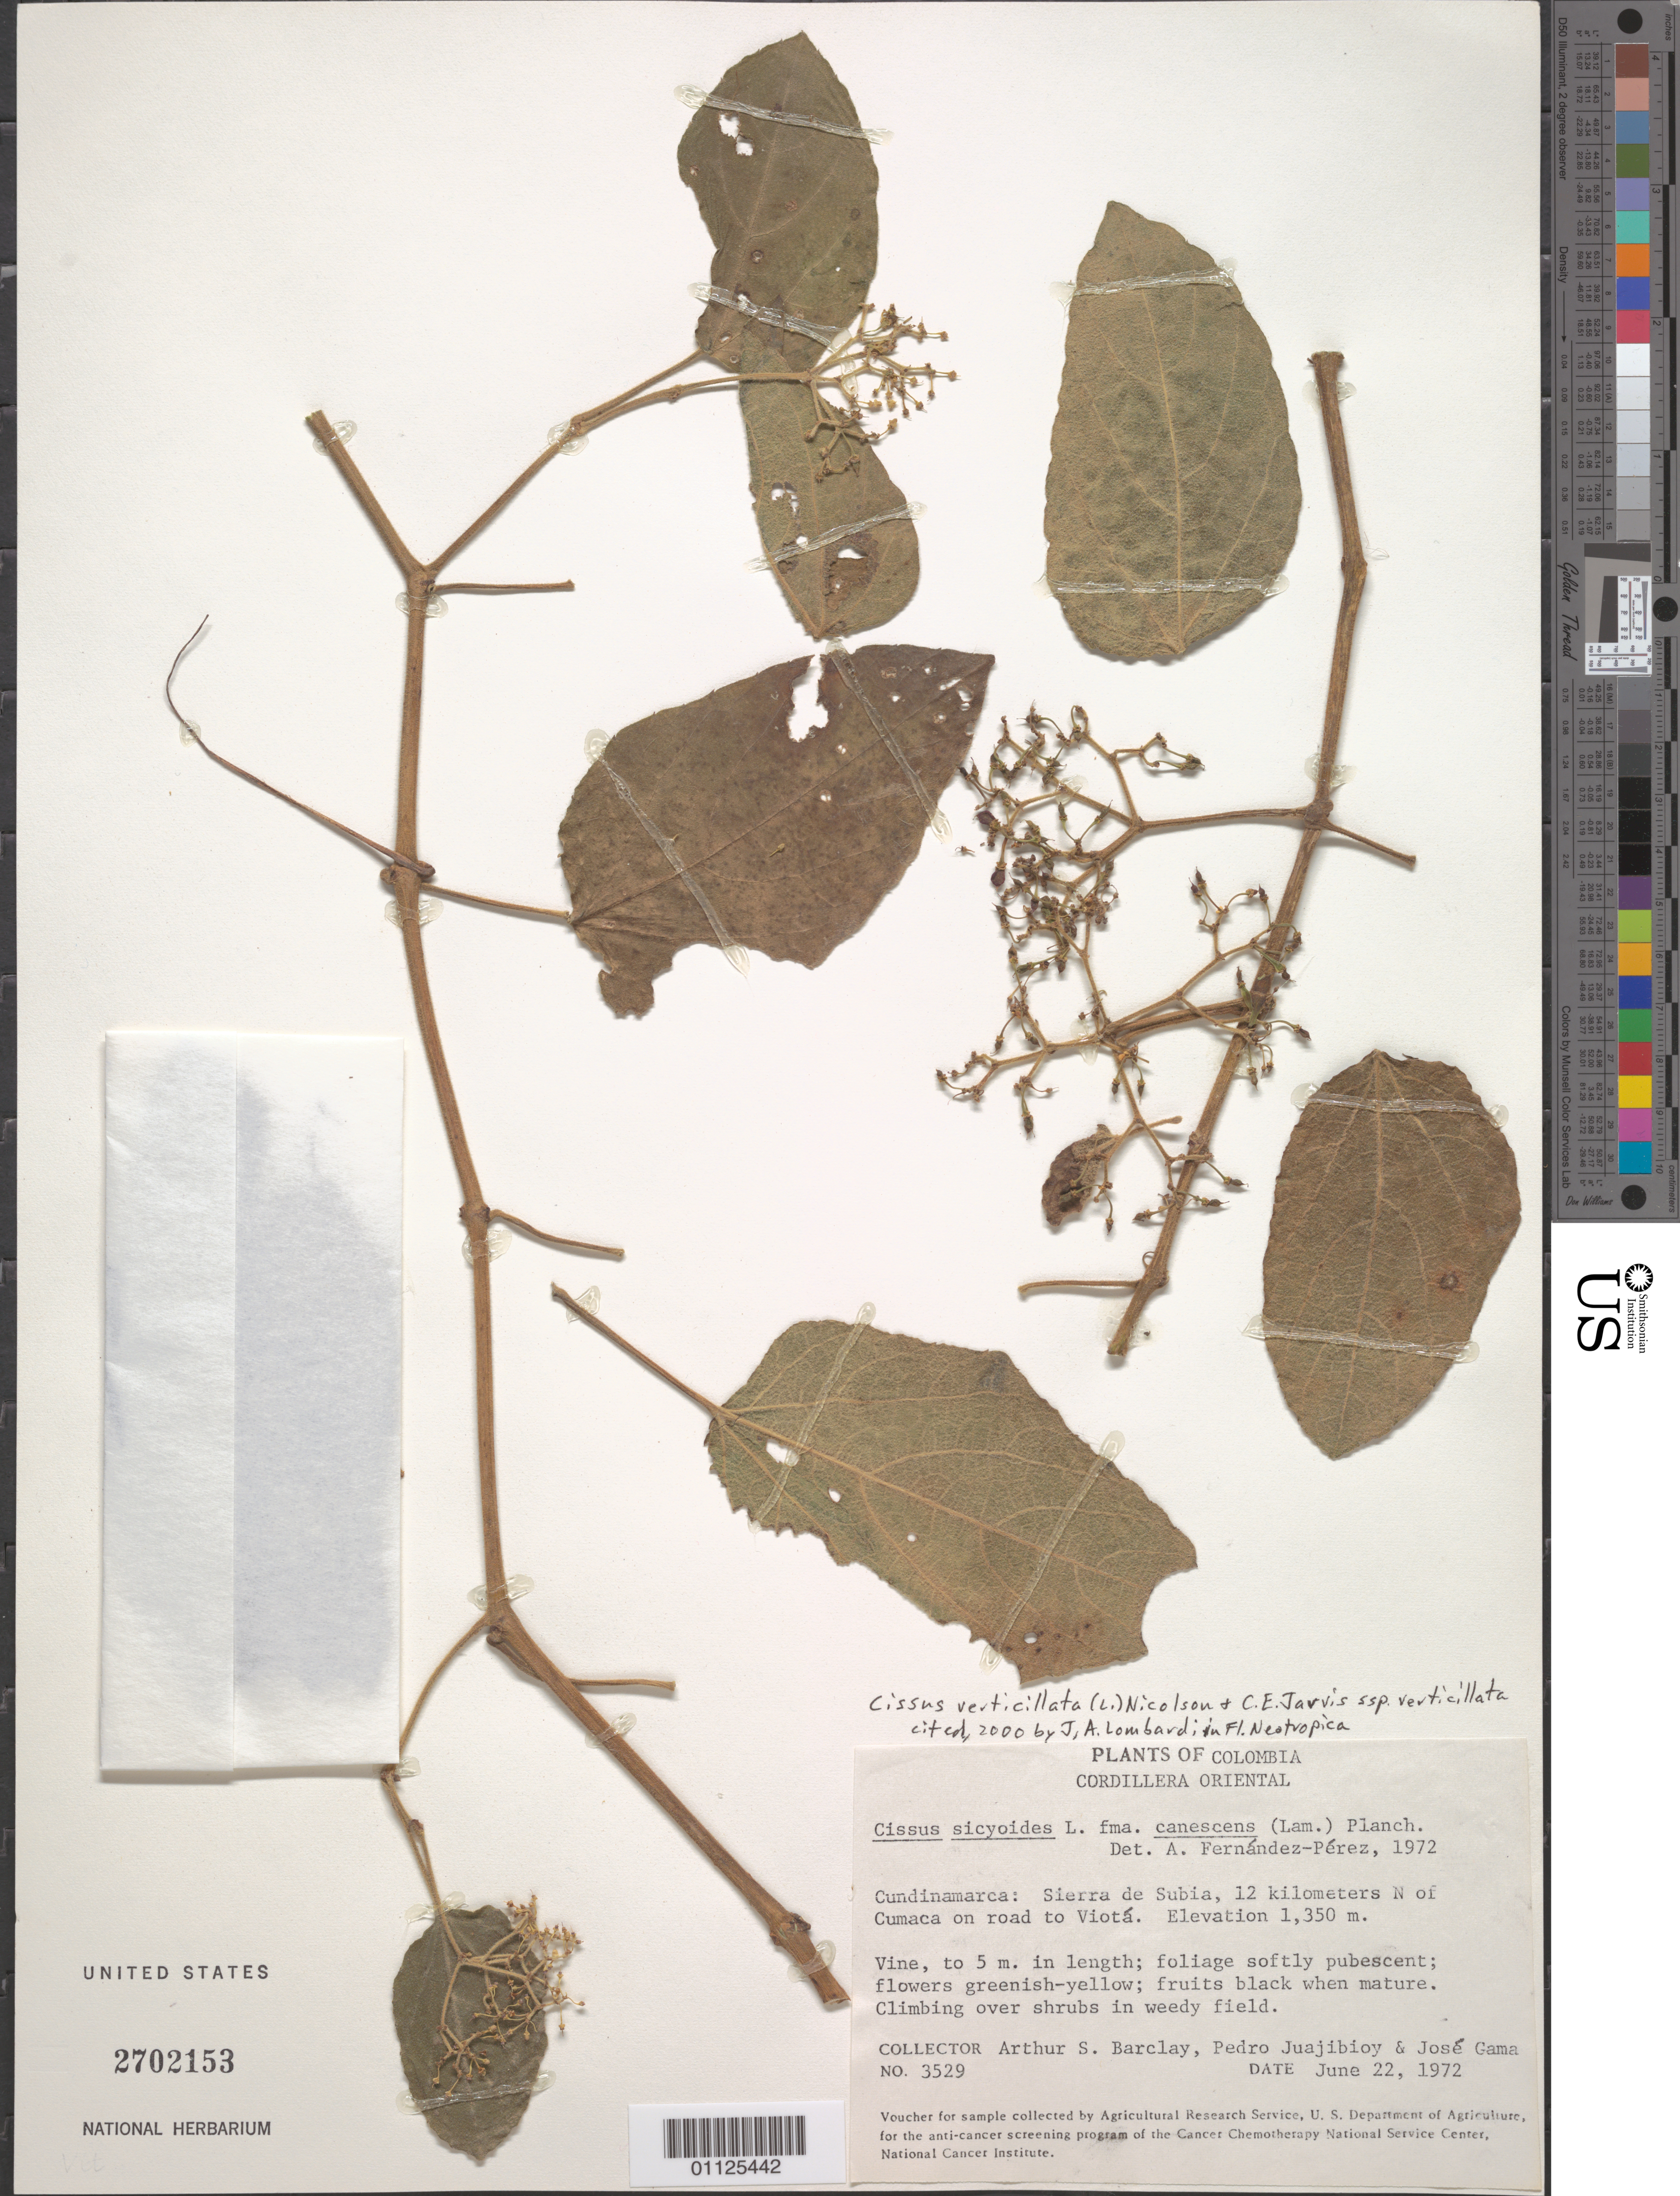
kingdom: Plantae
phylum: Tracheophyta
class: Magnoliopsida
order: Vitales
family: Vitaceae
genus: Cissus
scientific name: Cissus verticillata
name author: (L.) Nicolson & C.E. Jarvis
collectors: A. S. Barclay, P. Juajibioy & J. Gama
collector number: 3529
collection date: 1972-06-22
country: Colombia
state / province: Cordillera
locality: Sierra de Subia, 12 km N of Cumaca on road to Viota.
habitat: Vine. Climbing over shrubs in weedy field.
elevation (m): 1350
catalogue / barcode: US 2702153